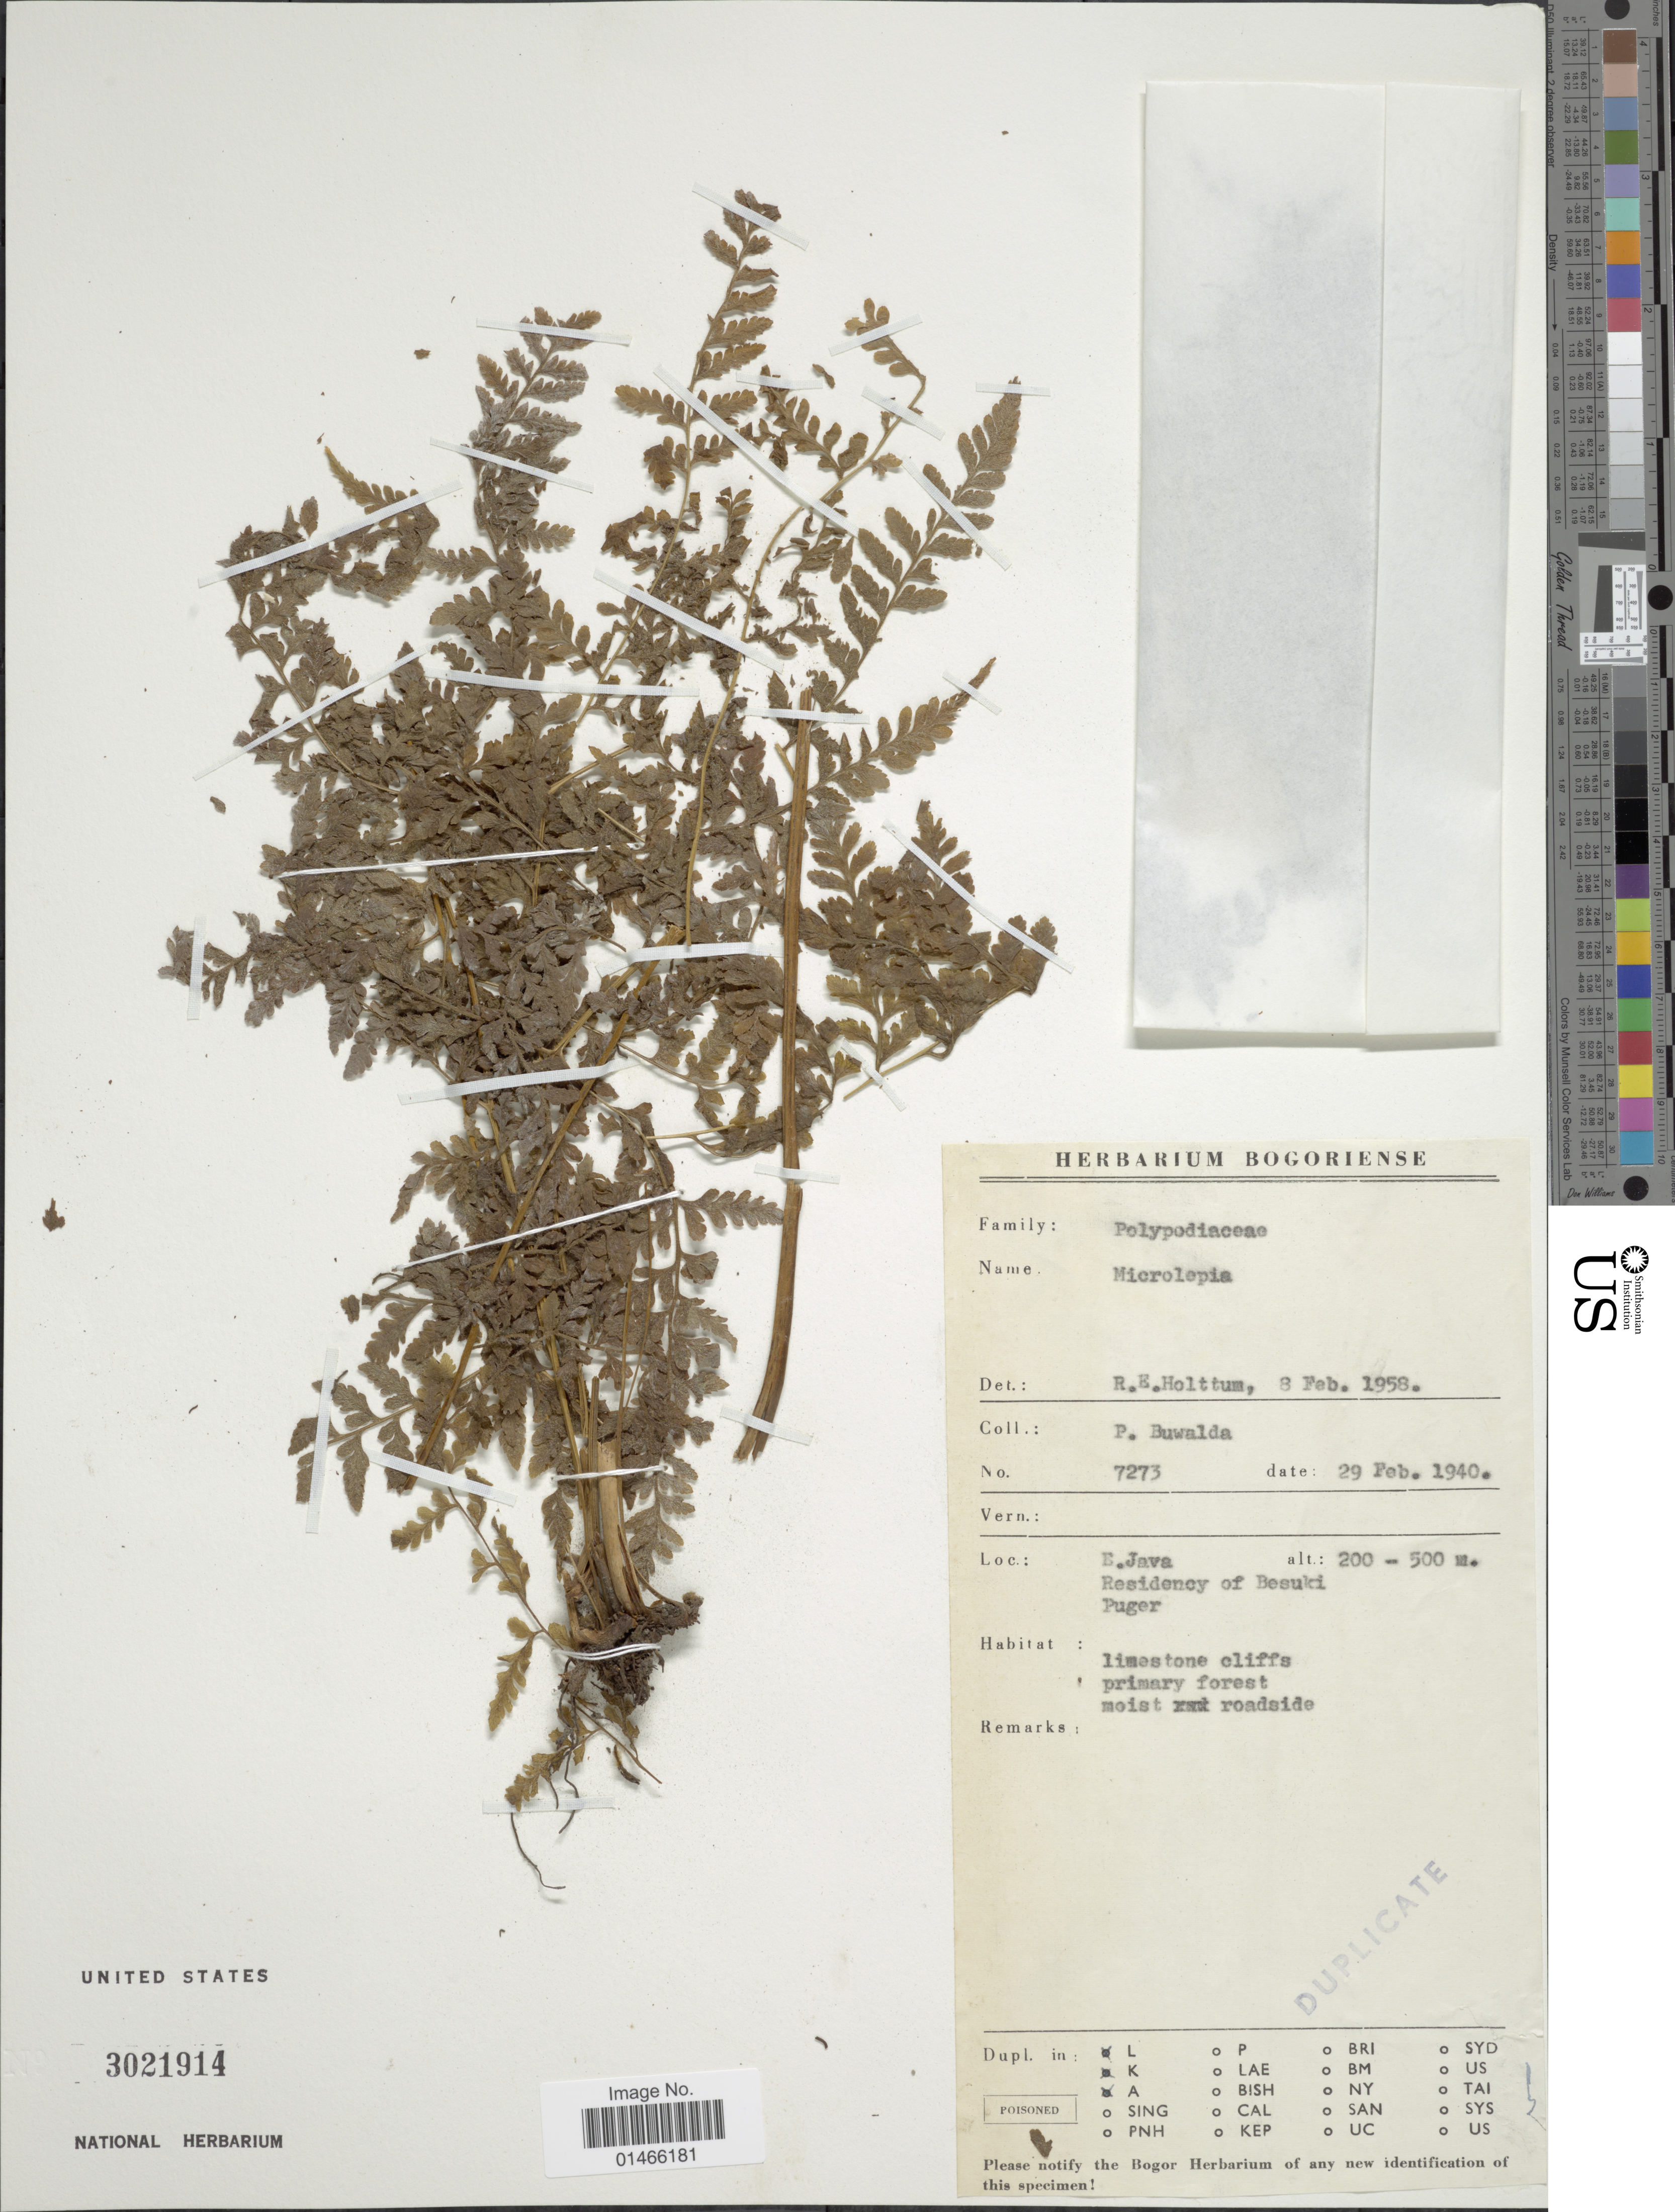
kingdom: Plantae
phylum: Tracheophyta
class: Polypodiopsida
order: Polypodiales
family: Dennstaedtiaceae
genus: Microlepia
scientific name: Microlepia sp.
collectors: P. Buwalda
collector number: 7273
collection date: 1940-02-29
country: Indonesia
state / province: Java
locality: E. Java. Residency of Besuki Puger.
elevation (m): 200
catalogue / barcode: US 3021914